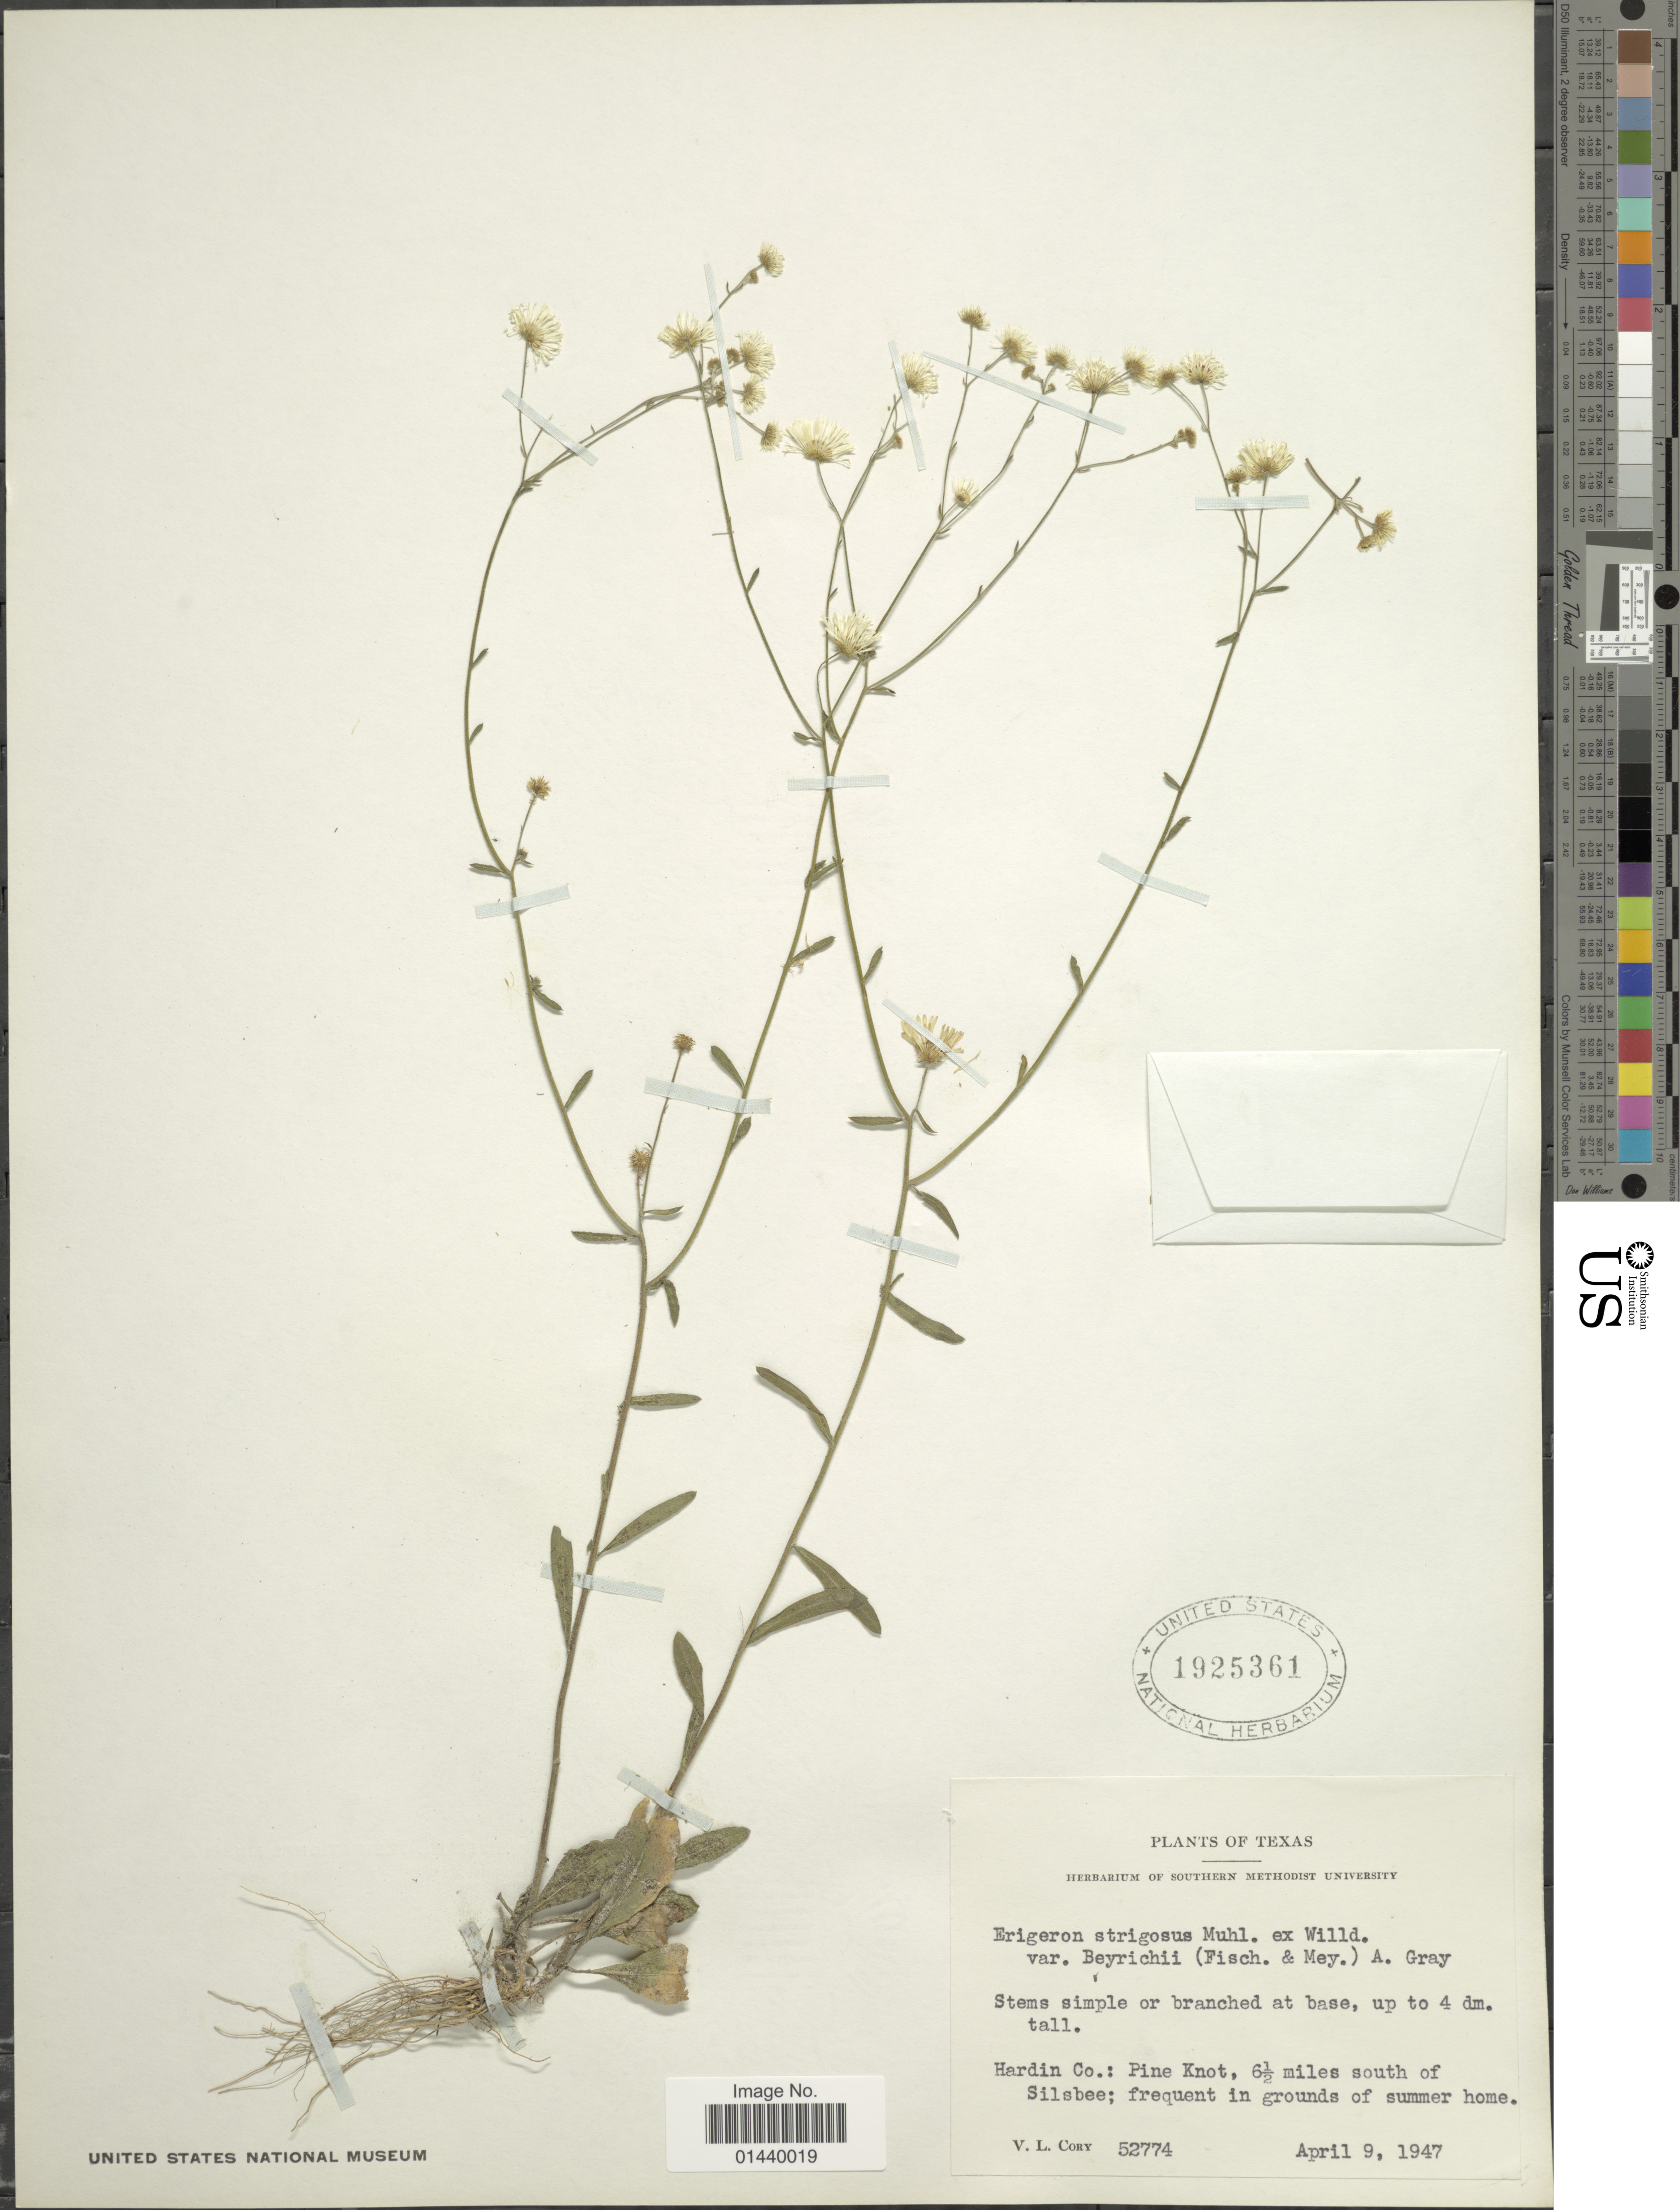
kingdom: Plantae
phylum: Tracheophyta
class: Magnoliopsida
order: Asterales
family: Asteraceae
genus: Erigeron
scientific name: Erigeron strigosus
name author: Muhl. ex Willd.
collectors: V. Cory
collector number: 52774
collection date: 1947-04-09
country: United States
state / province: Texas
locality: Hardin Co.: Pine Knot, 6½ miles south of Silsbee. Frequent in grounds of summer home.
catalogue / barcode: US 1925361